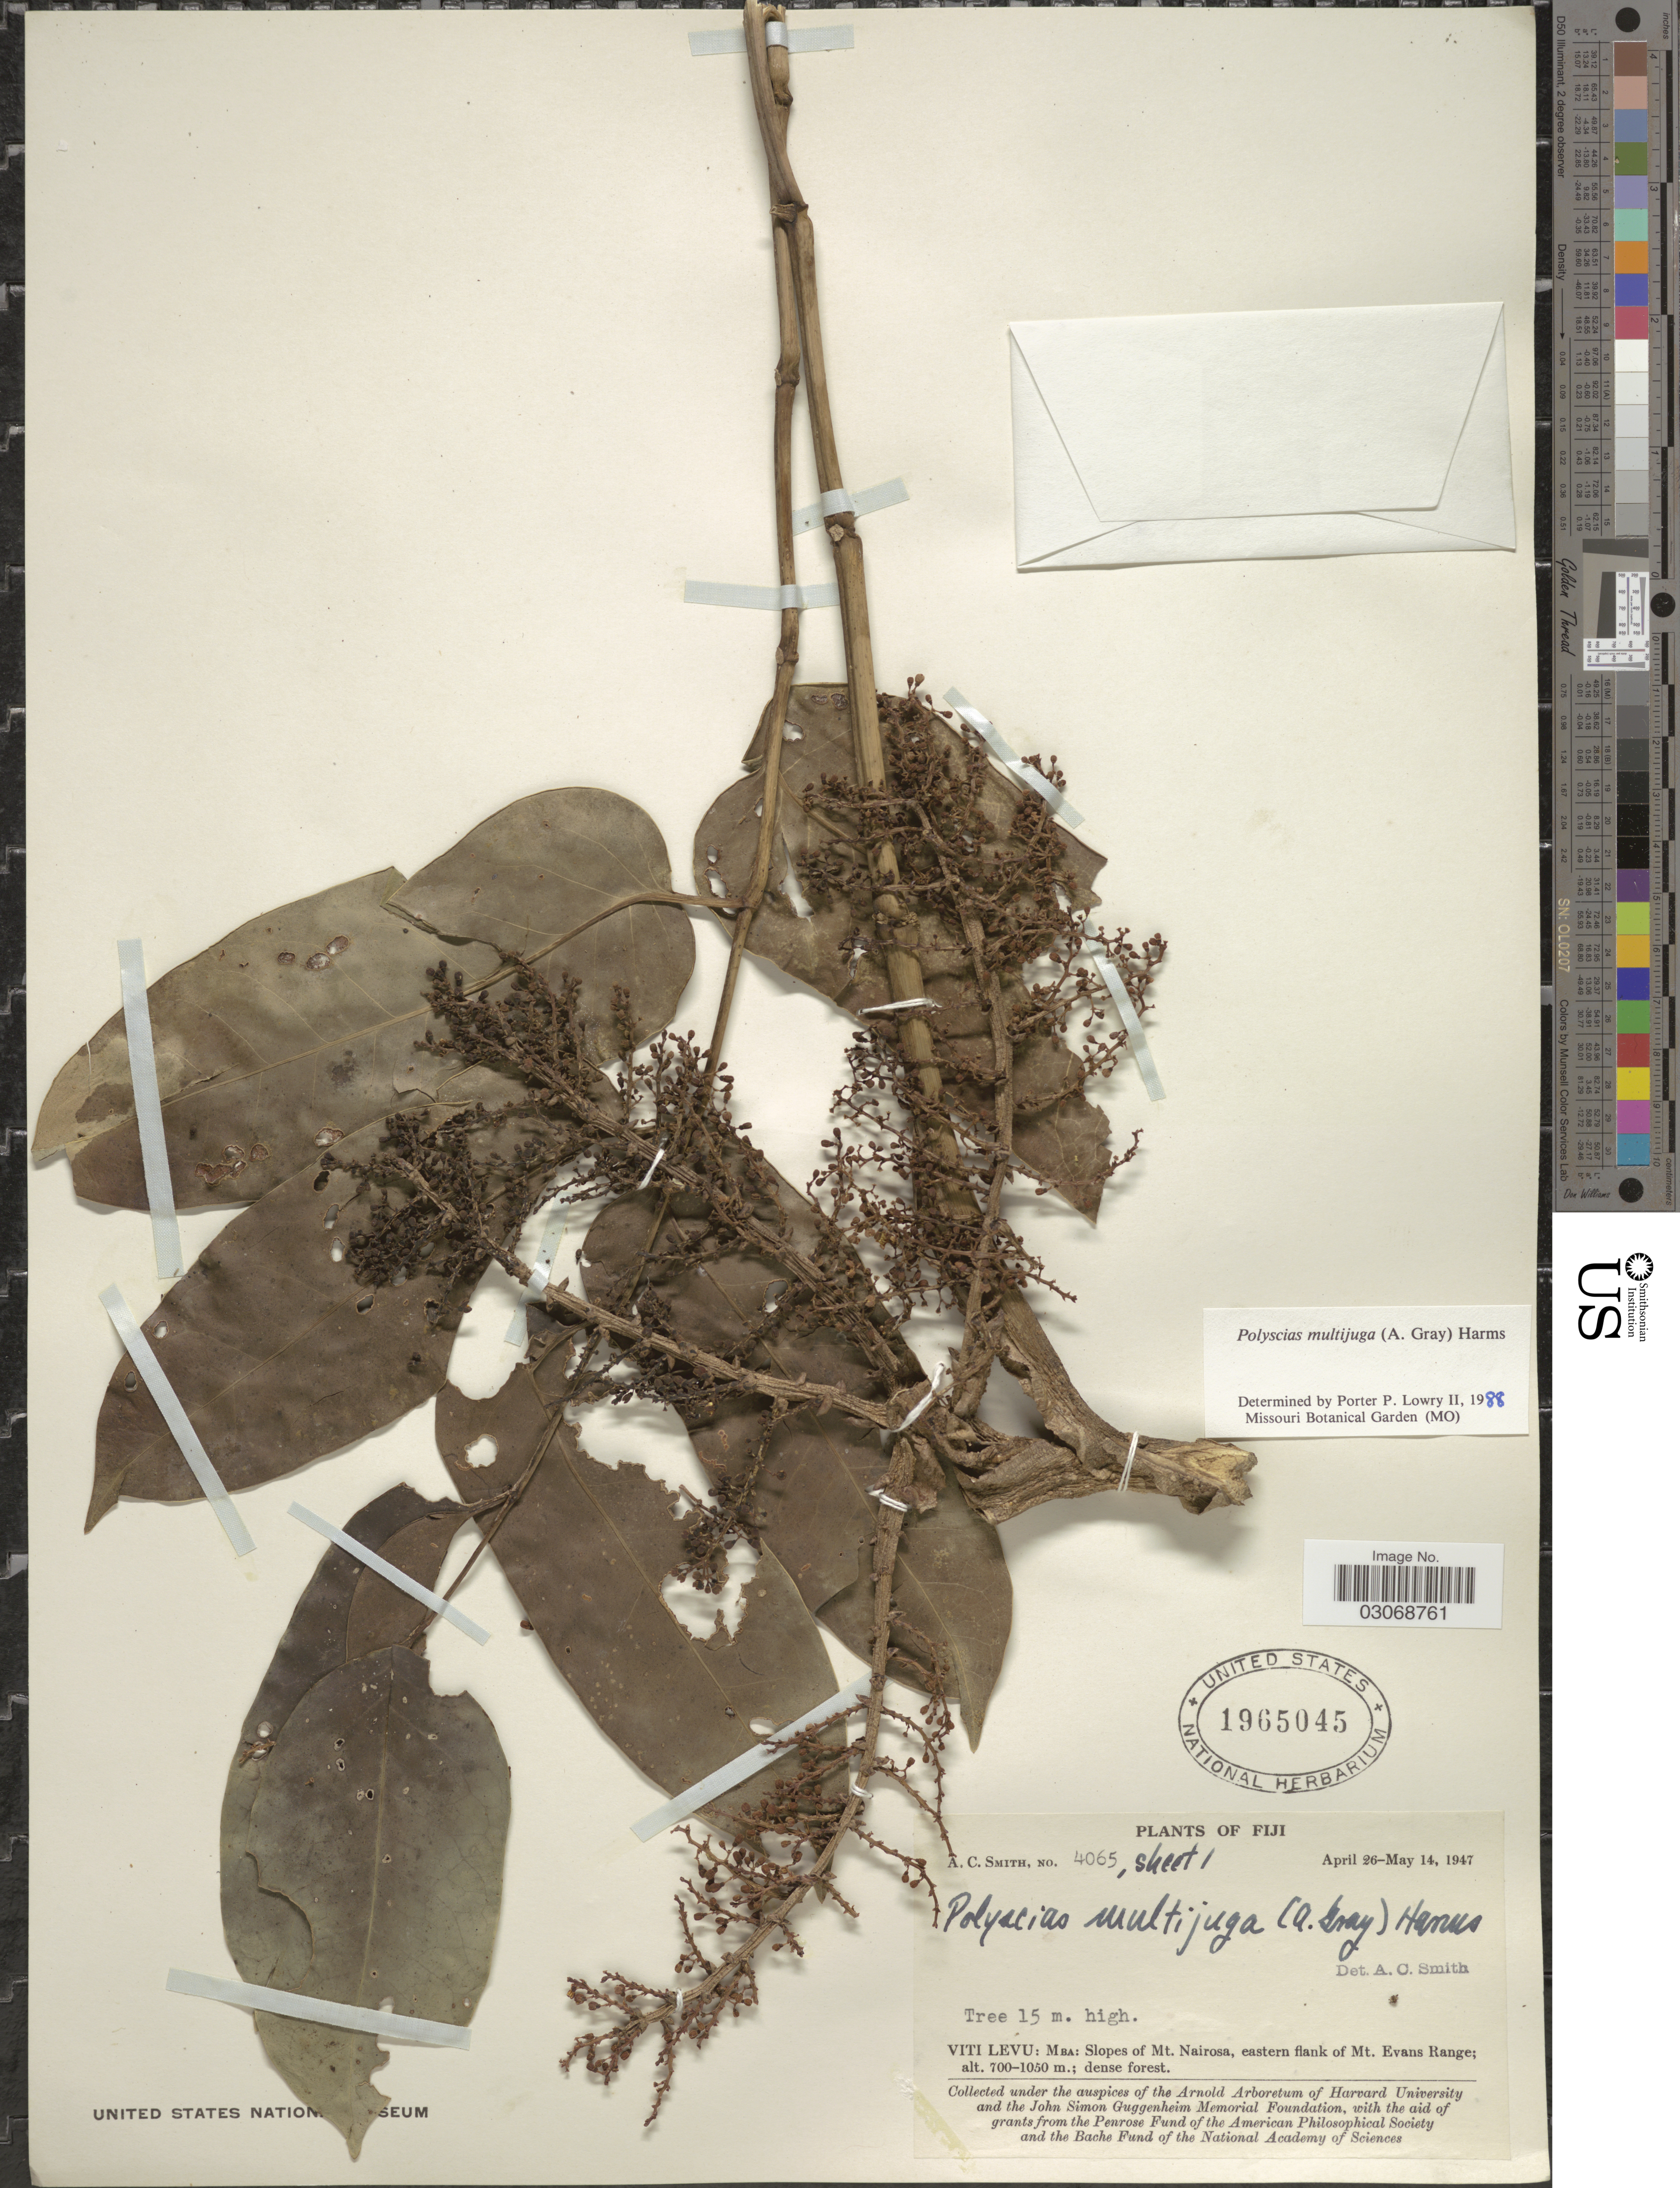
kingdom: Plantae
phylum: Tracheophyta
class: Magnoliopsida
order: Apiales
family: Araliaceae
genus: Polyscias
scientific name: Polyscias multijuga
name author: Harms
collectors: A. C. Smith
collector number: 4065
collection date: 1947-04-26/1947-05-14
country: Fiji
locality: Viti Levu: Mba: Slopes of Mt. Nairosa, eastern flank of Mt. Evans Range.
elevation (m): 700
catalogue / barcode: US 1965045